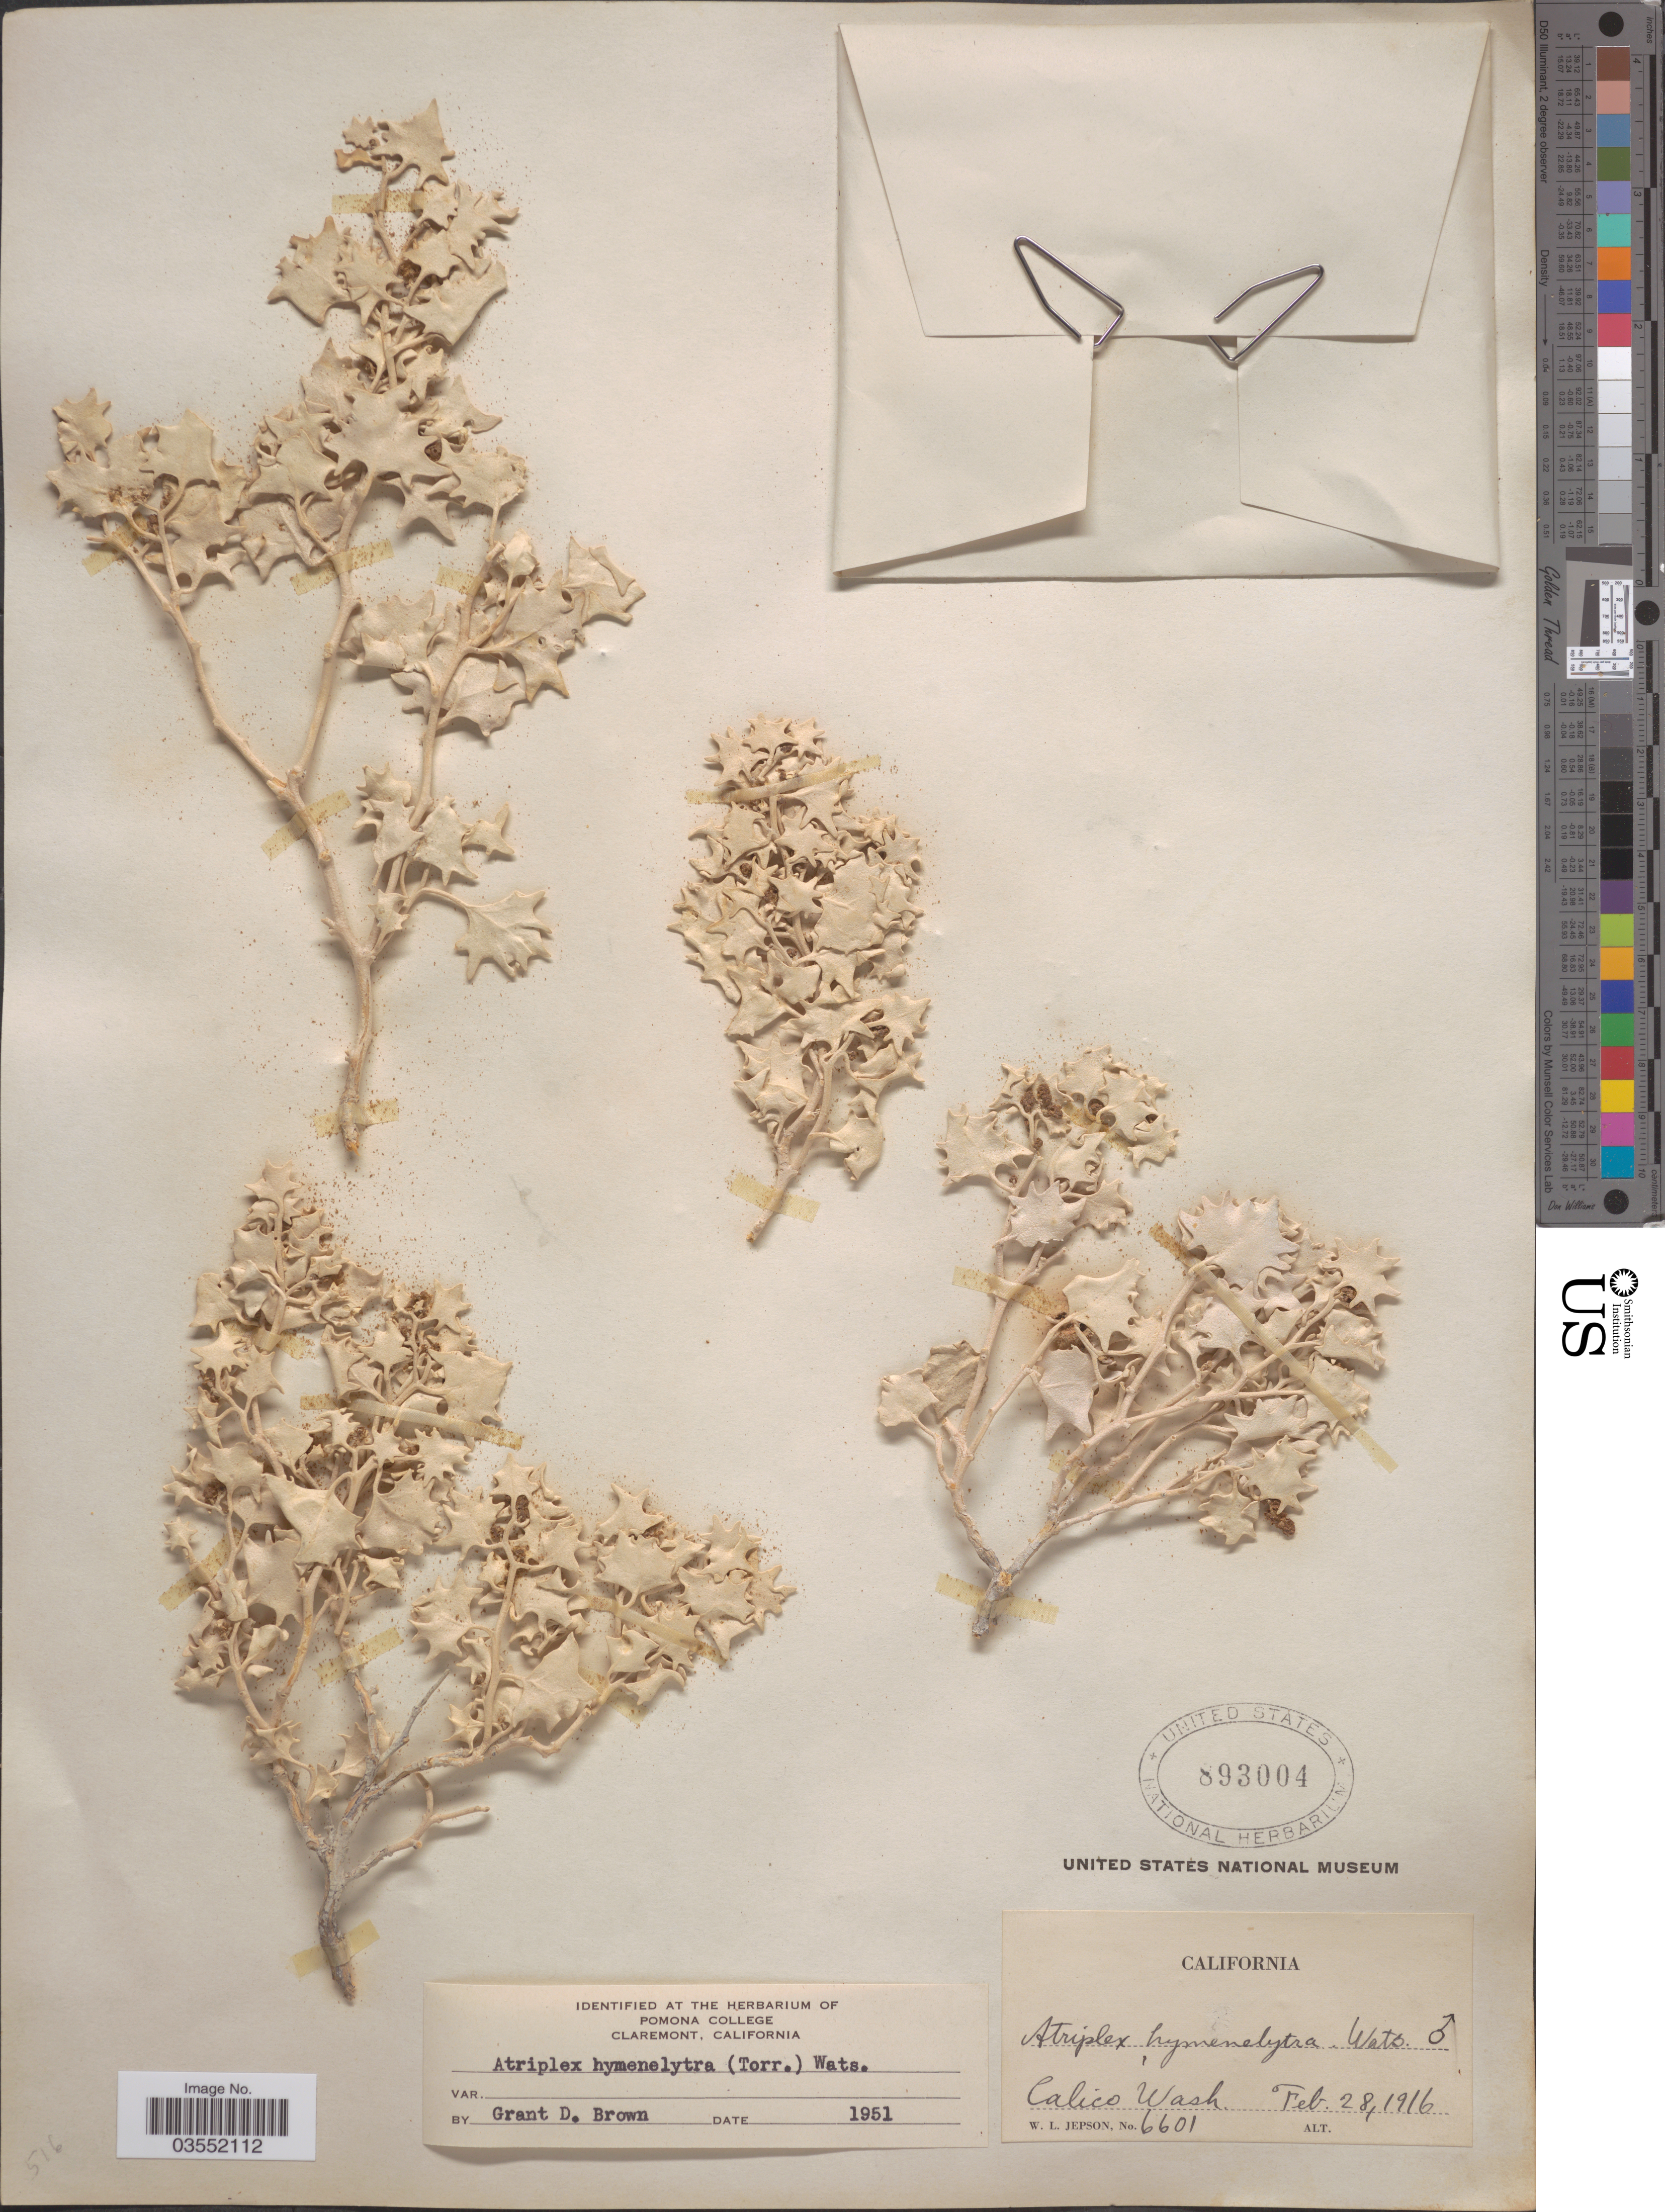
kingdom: Plantae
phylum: Tracheophyta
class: Magnoliopsida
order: Caryophyllales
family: Amaranthaceae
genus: Atriplex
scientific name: Atriplex hymenelytra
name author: (Torr.) S. Watson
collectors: W. L. Jepson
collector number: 6601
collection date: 1916-02-28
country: United States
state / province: California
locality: Calico Wash.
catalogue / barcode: US 893004